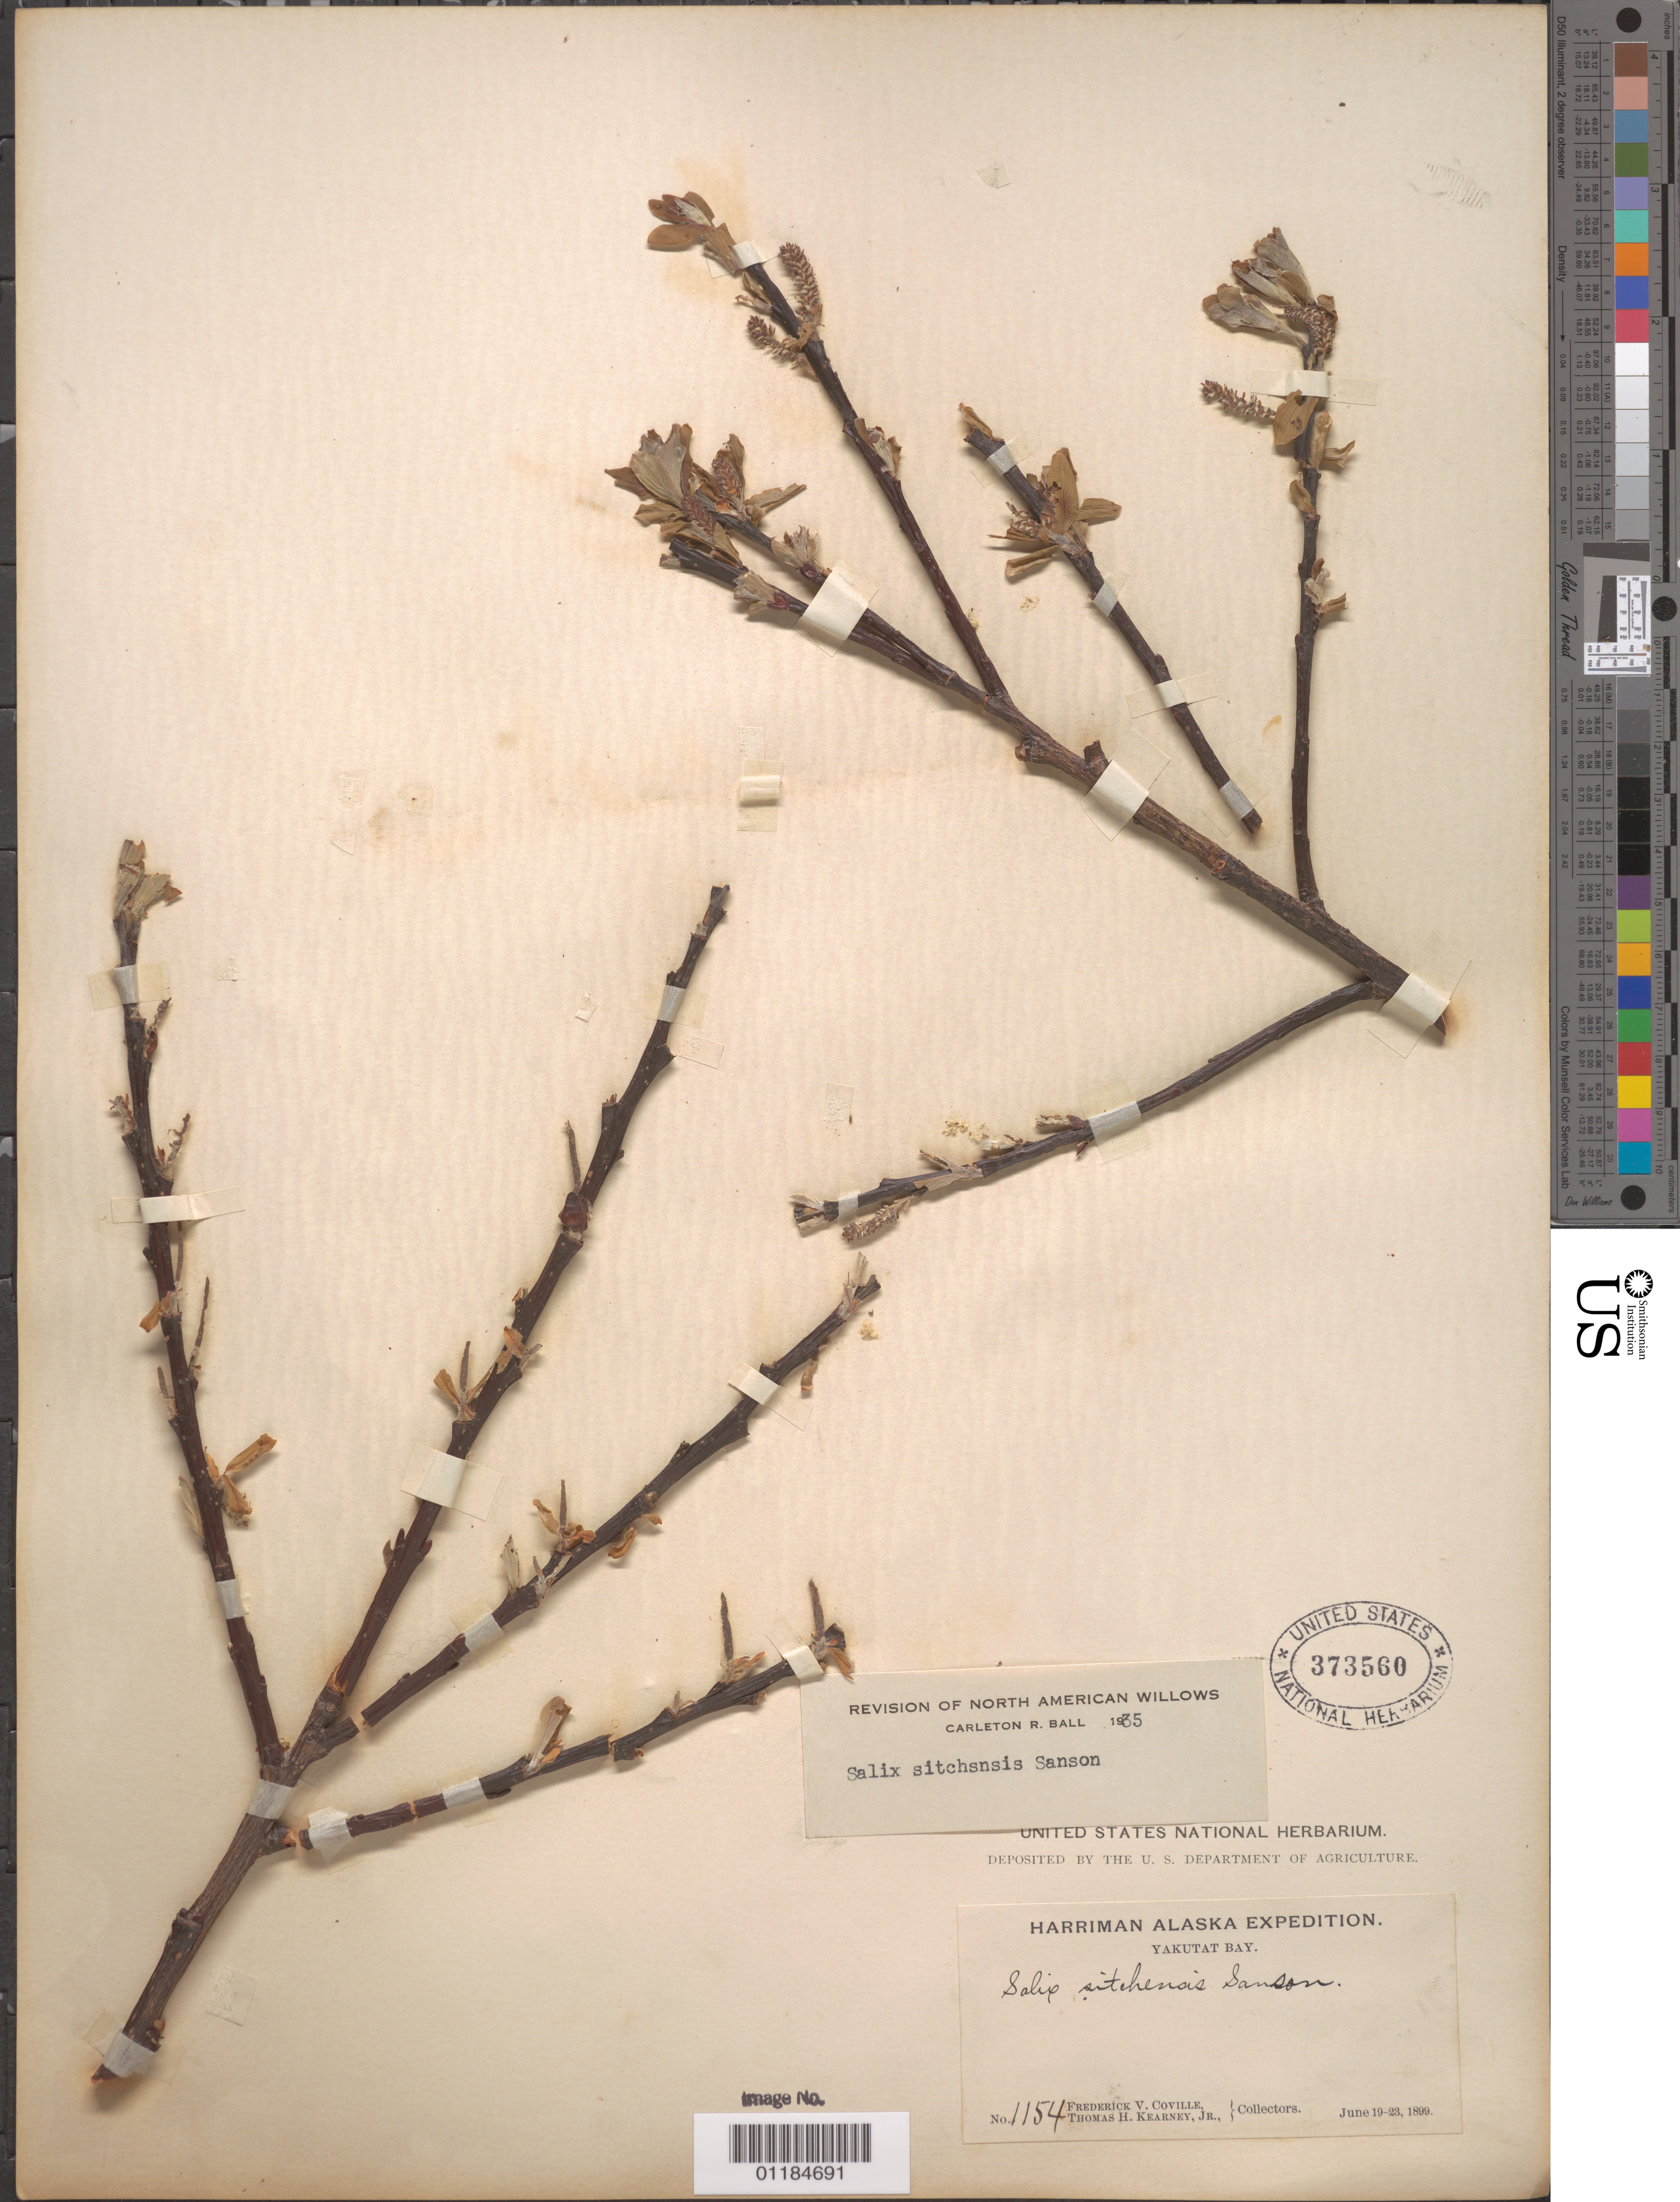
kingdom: Plantae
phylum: Tracheophyta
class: Magnoliopsida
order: Malpighiales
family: Salicaceae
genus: Salix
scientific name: Salix sitchensis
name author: Sanson ex Bong.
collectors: F. V. Coville & T. H. Kearney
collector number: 1154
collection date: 1899-06-19/1899-06-23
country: United States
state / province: Alaska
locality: Yakutat Bay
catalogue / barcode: US 373560